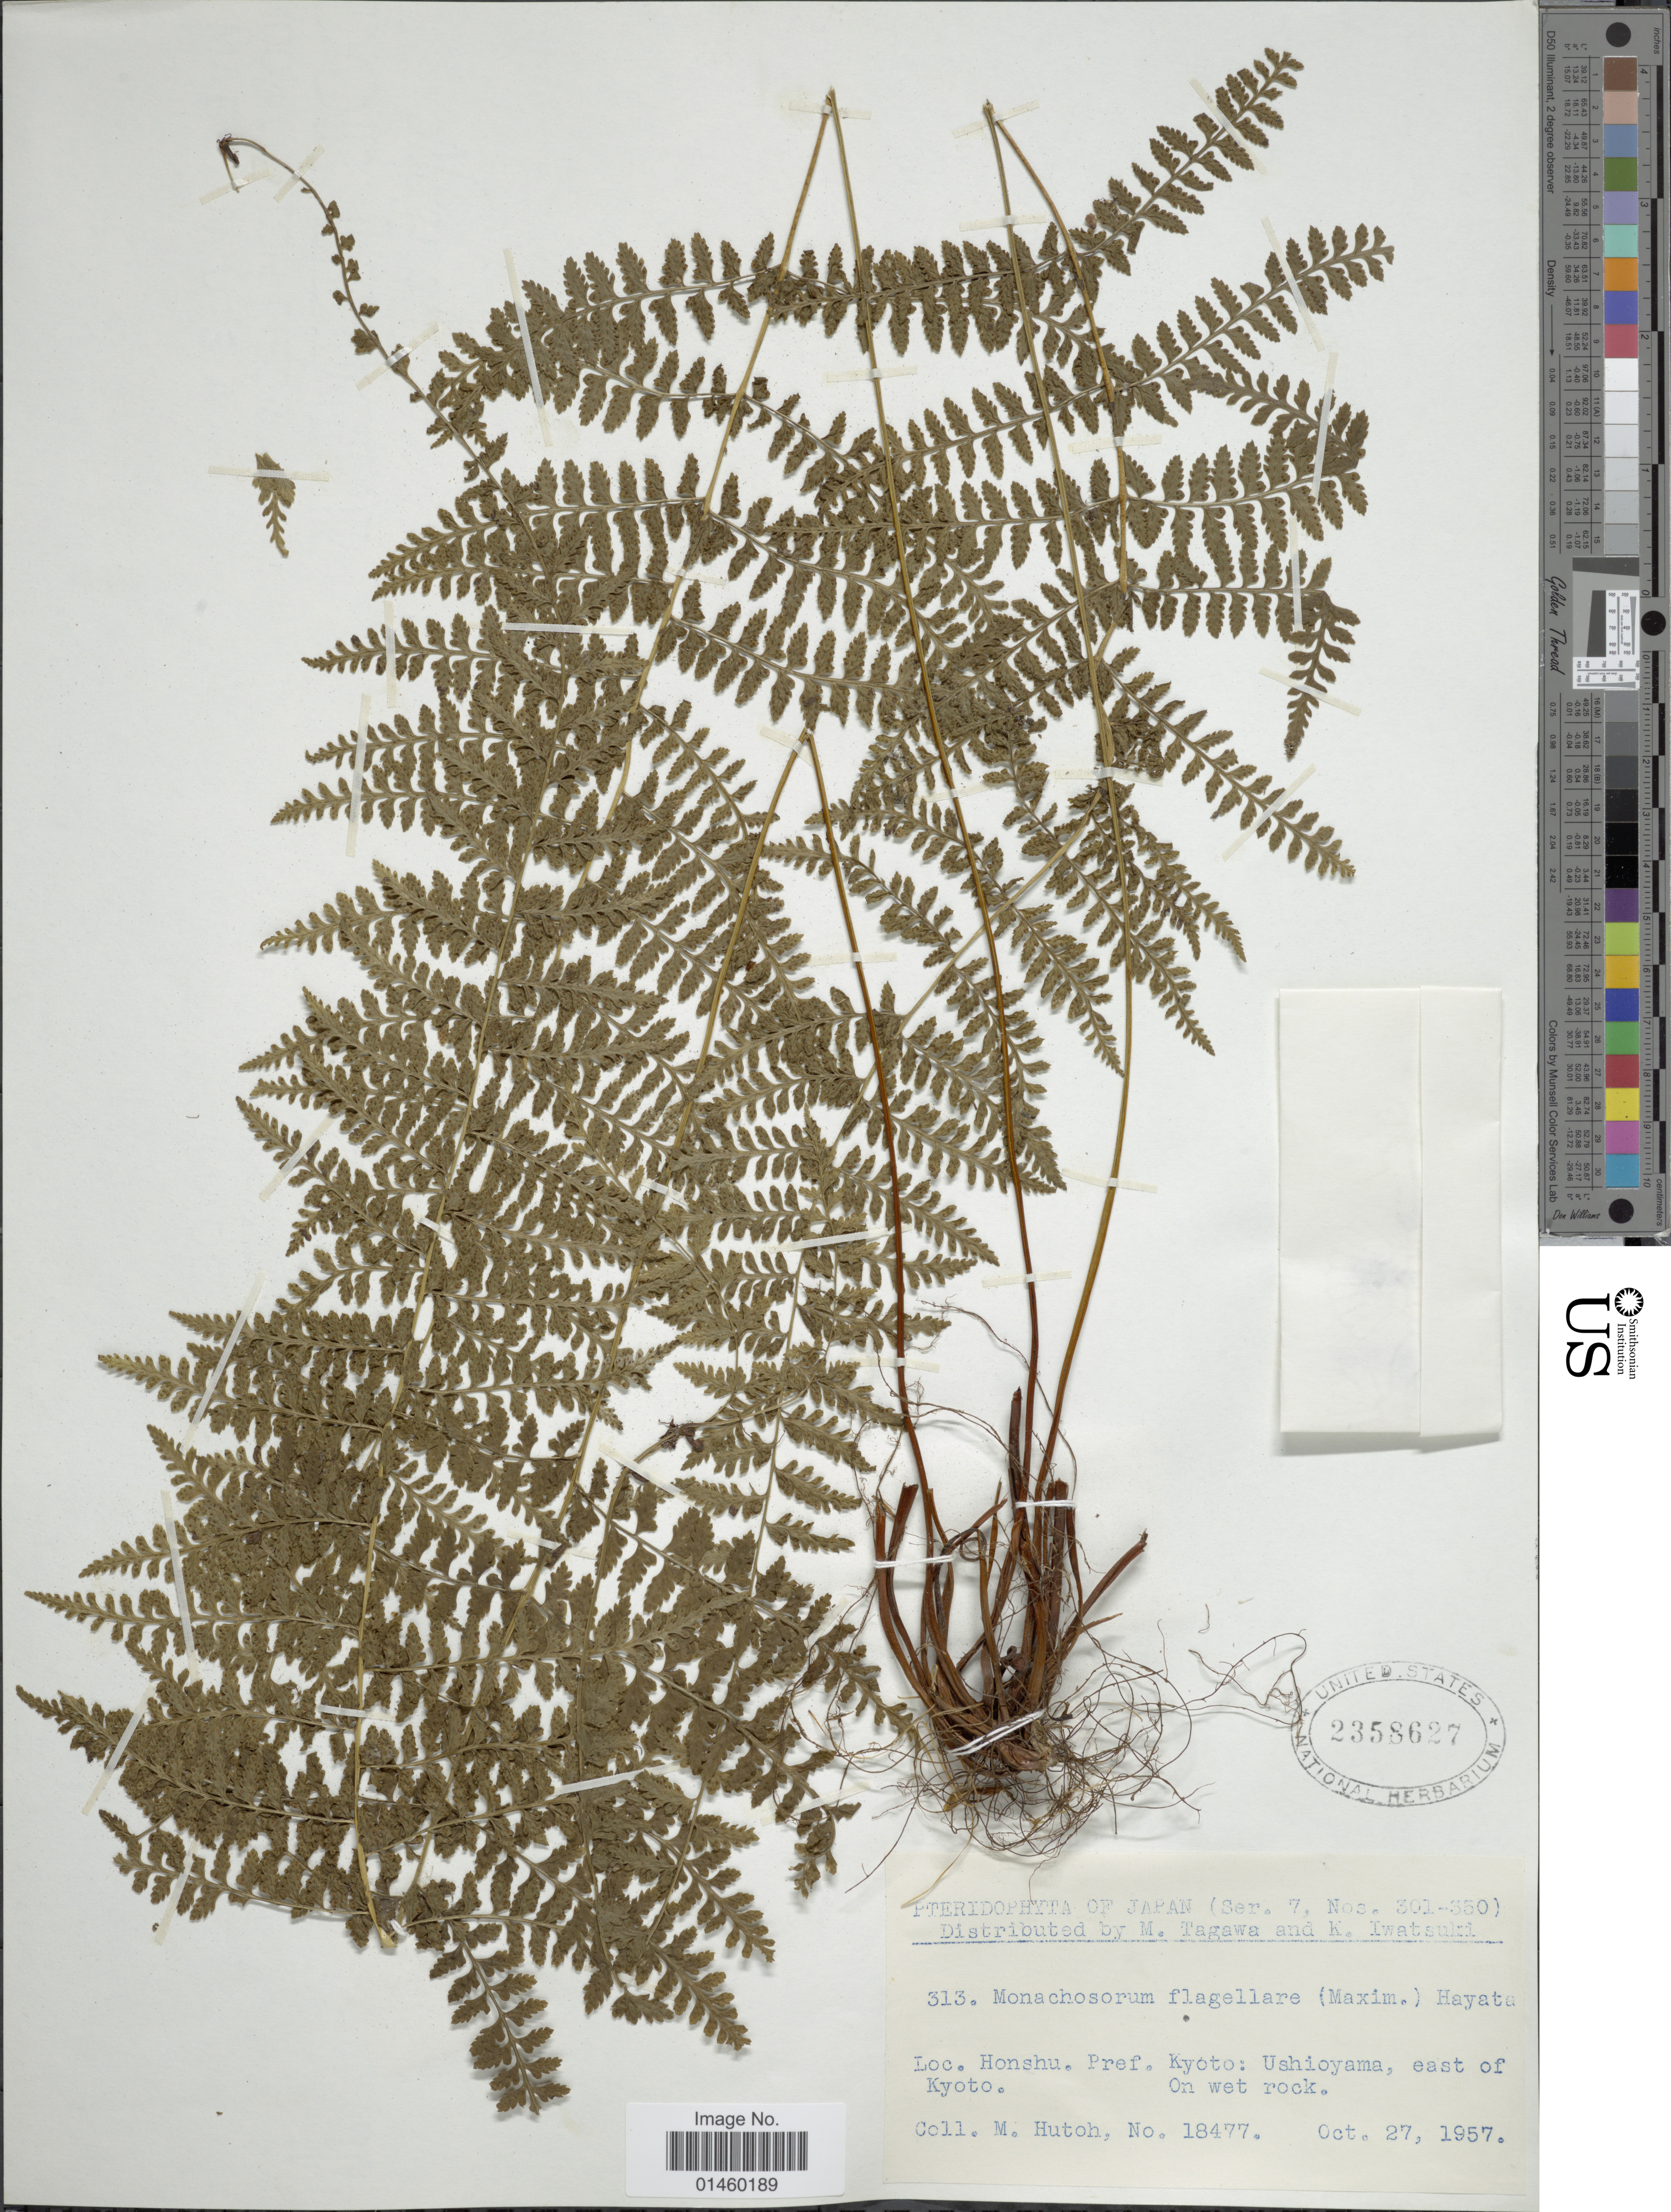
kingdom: Plantae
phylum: Tracheophyta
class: Polypodiopsida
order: Polypodiales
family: Dennstaedtiaceae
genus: Monachosorum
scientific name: Monachosorum flagellare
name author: (Makino) Hayata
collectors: M. Hutoh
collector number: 18477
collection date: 1957-10-27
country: Japan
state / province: Kyoto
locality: Honshu. Pref. Kyoto: Ushioyama, east of Kyoto.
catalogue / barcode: US 2358627